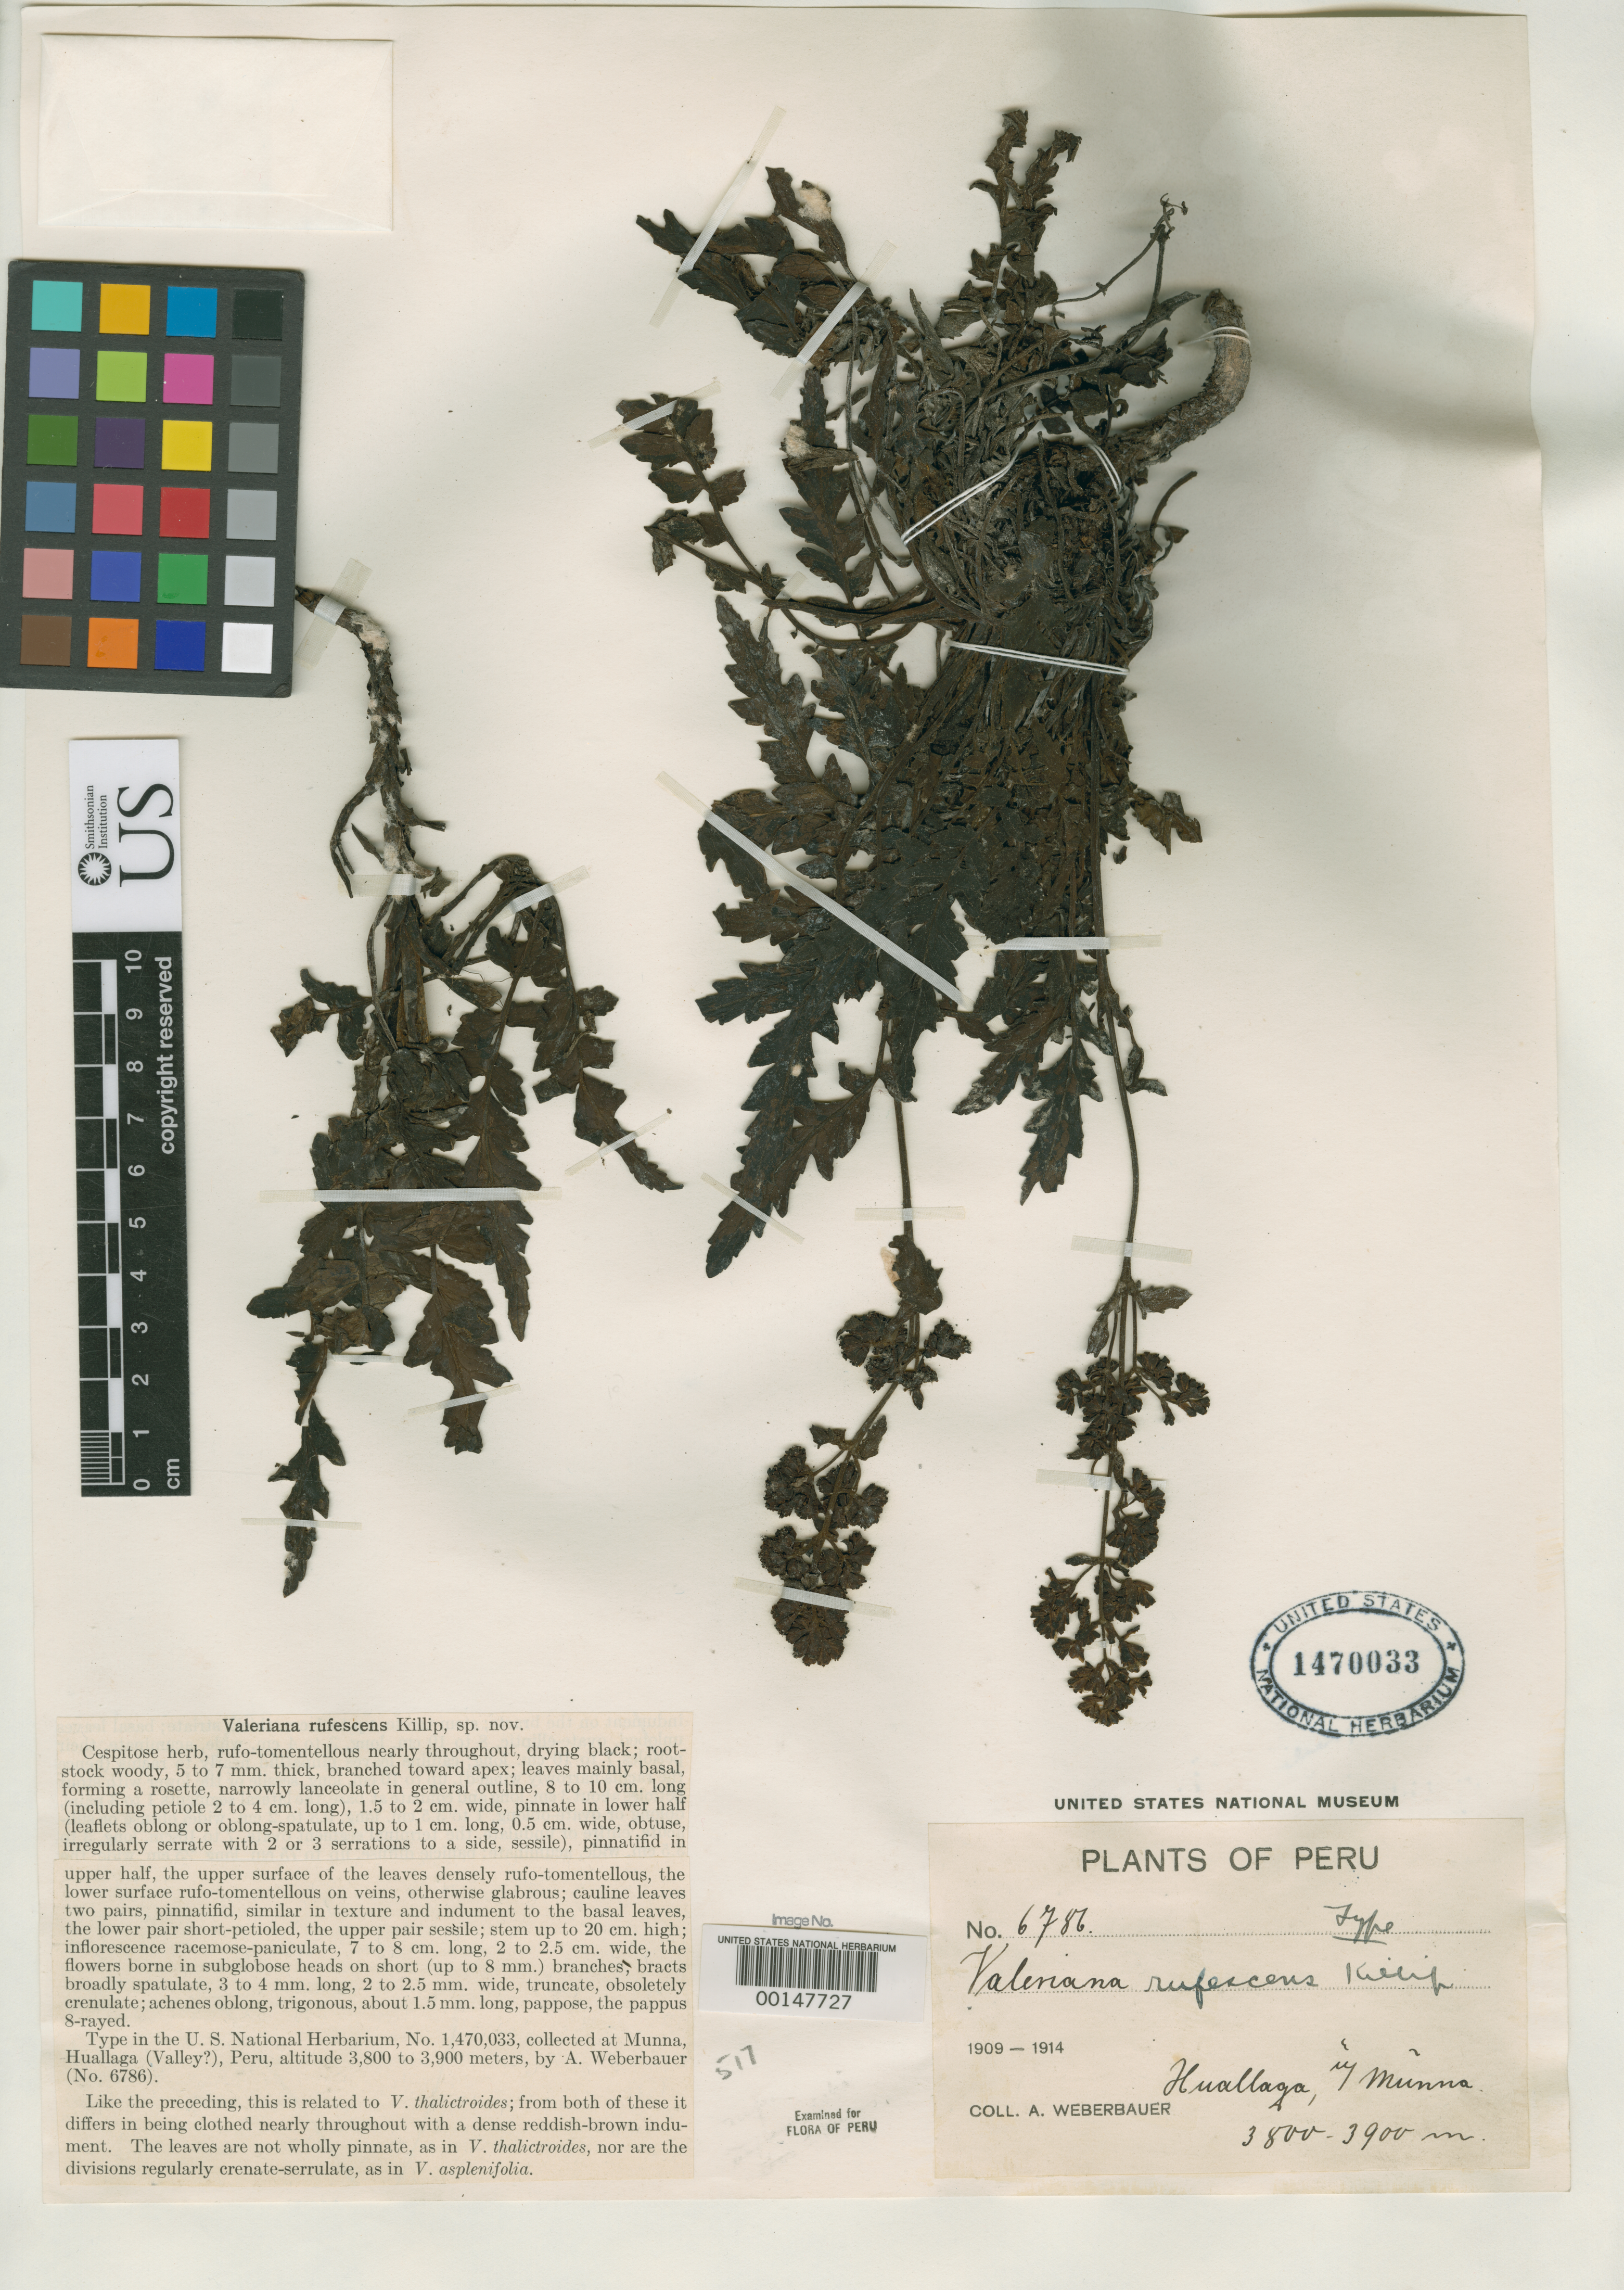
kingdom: Plantae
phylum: Tracheophyta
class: Magnoliopsida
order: Dipsacales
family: Caprifoliaceae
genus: Valeriana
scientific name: Valeriana rufescens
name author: Killip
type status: Holotype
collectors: A. Weberbauer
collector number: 6786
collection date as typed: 1909 to -- --- 1914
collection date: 1909/1914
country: Peru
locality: Huallaga, Munna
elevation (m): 3800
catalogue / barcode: US 1470033